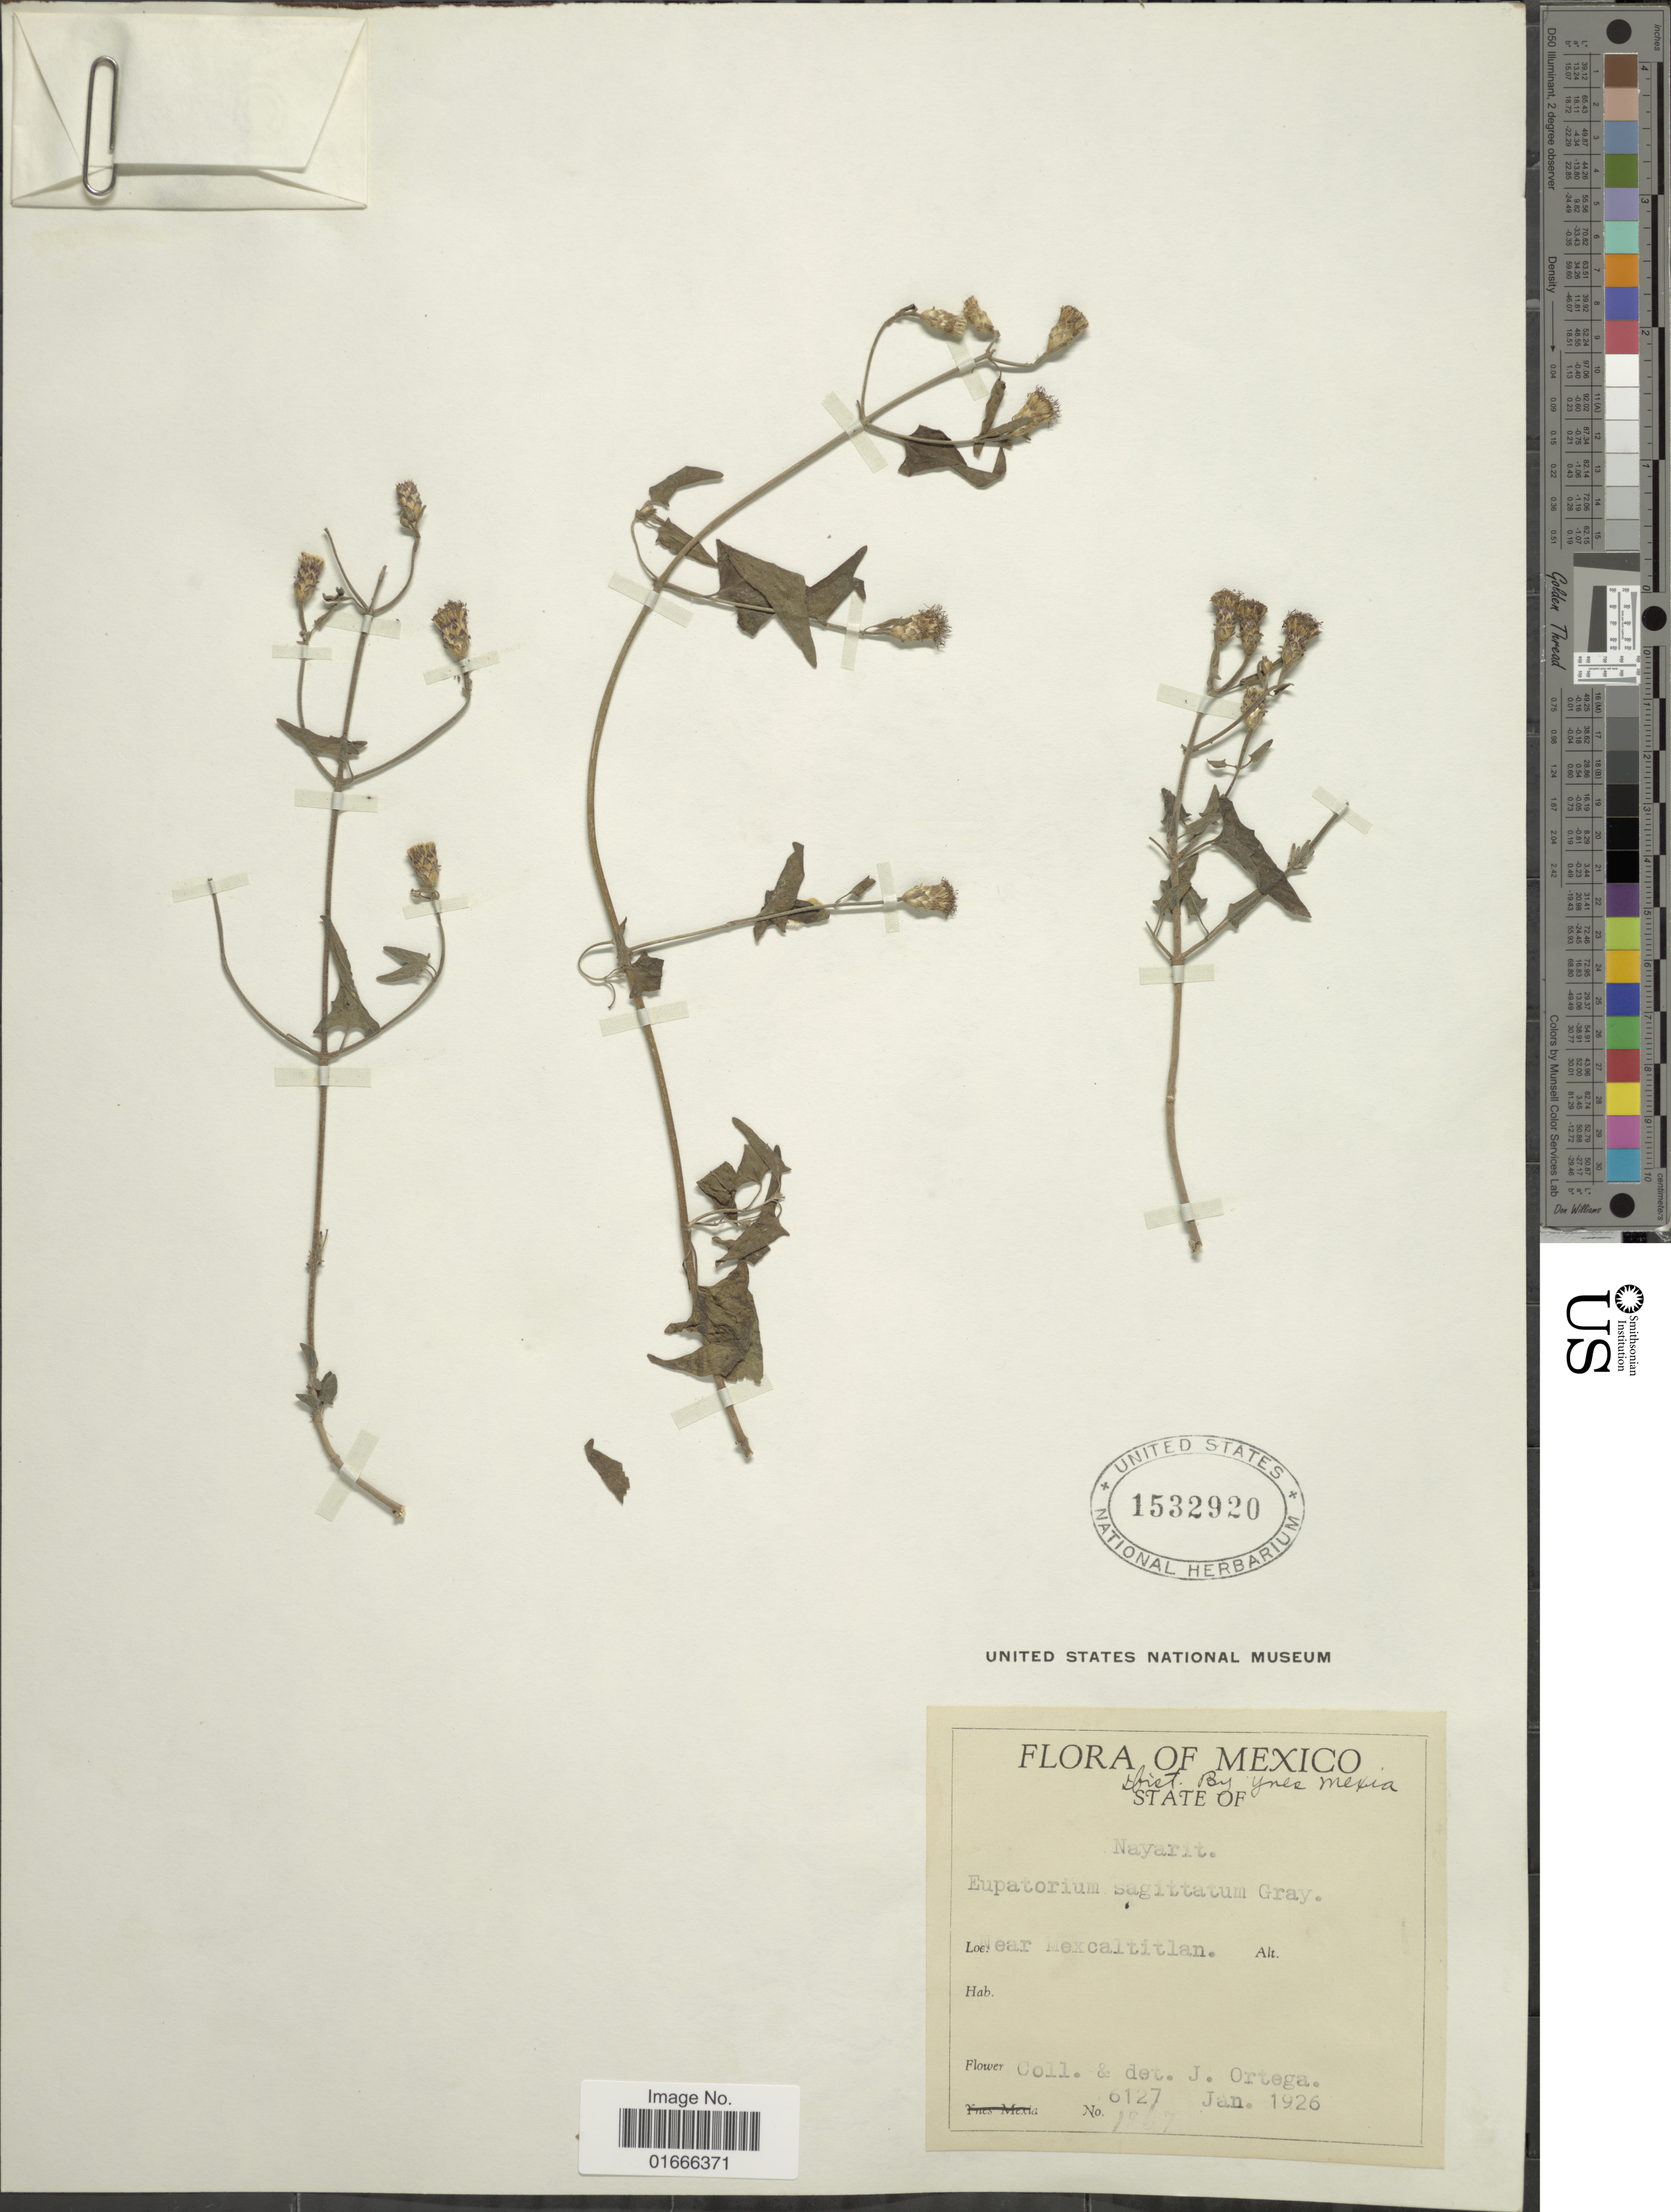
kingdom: Plantae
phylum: Tracheophyta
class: Magnoliopsida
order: Asterales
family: Asteraceae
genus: Chromolaena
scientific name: Chromolaena sagittata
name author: (A. Gray) R.M. King & H. Rob.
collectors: J. Ortega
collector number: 6127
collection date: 1926-01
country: Mexico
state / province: Nayarit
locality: State of Nayarit, Near Mexcaltitlan.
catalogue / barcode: US 1532920